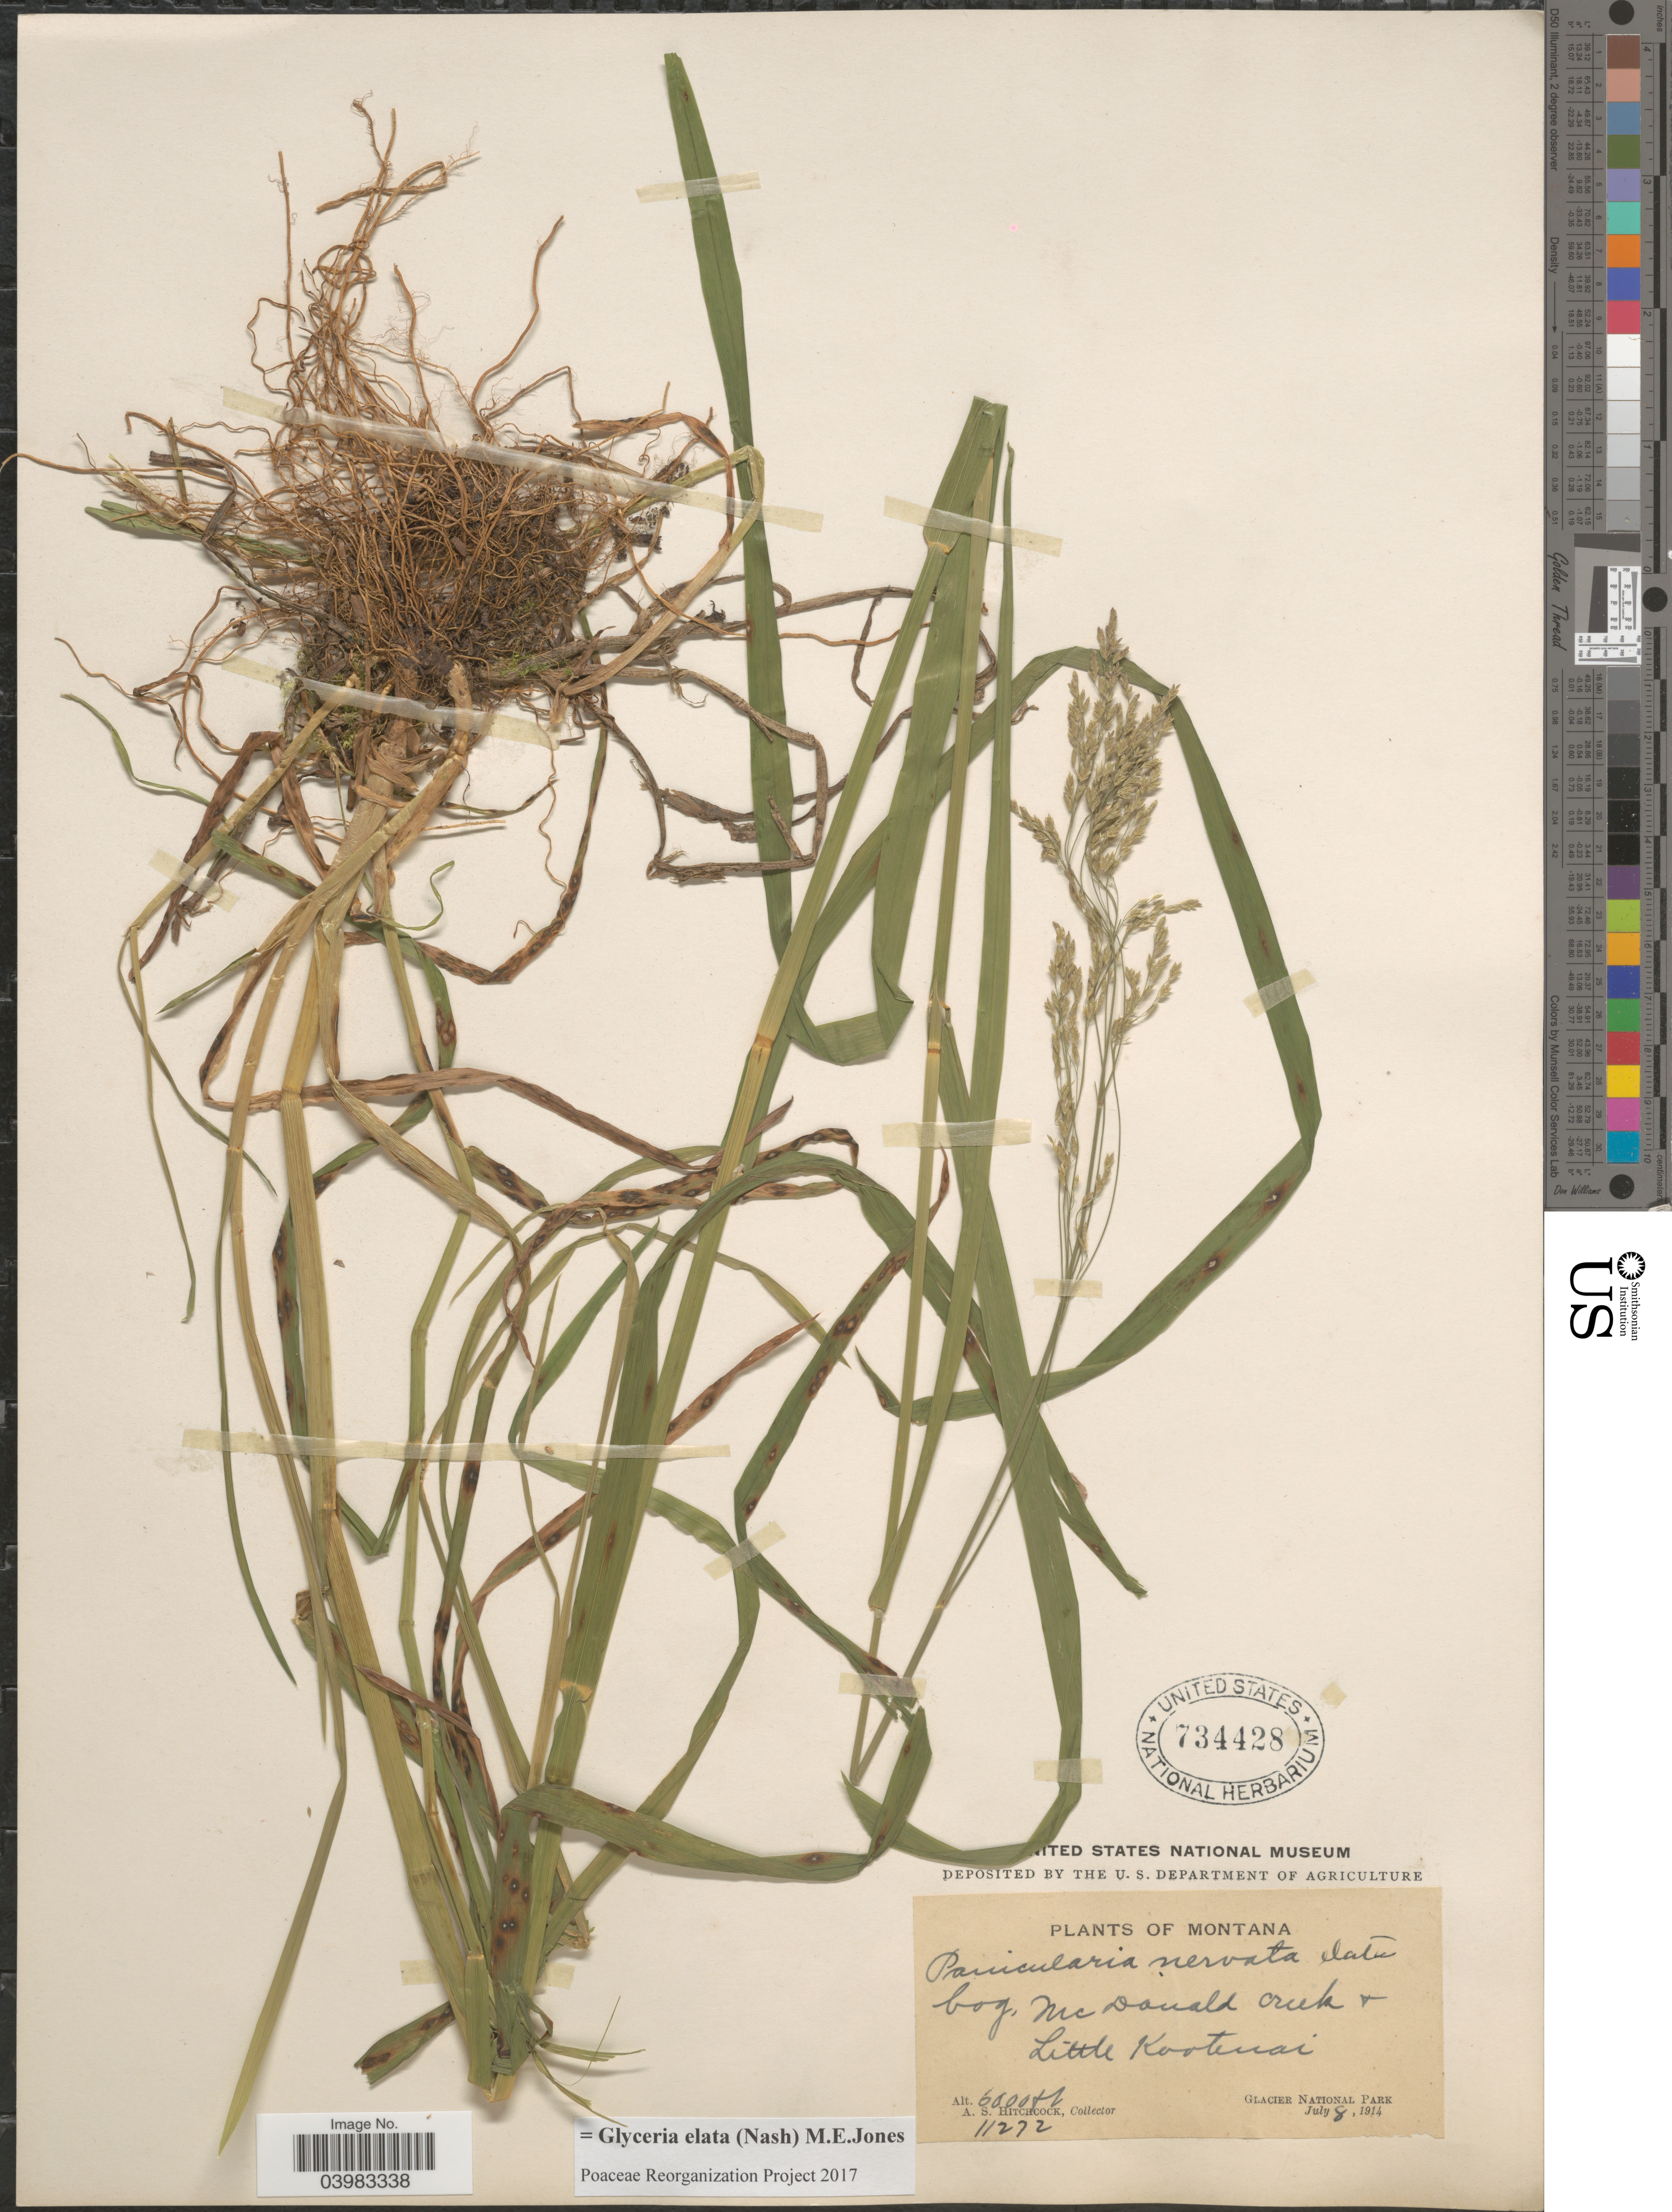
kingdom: Plantae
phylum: Tracheophyta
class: Liliopsida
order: Poales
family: Poaceae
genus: Glyceria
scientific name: Glyceria elata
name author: (Nash) M.E. Jones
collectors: A. S. Hitchcock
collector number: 11272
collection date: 1914-07-08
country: United States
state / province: Montana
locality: McDonald Creek & Little Kootenai. Glacier National Park.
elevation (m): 1829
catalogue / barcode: US 734428